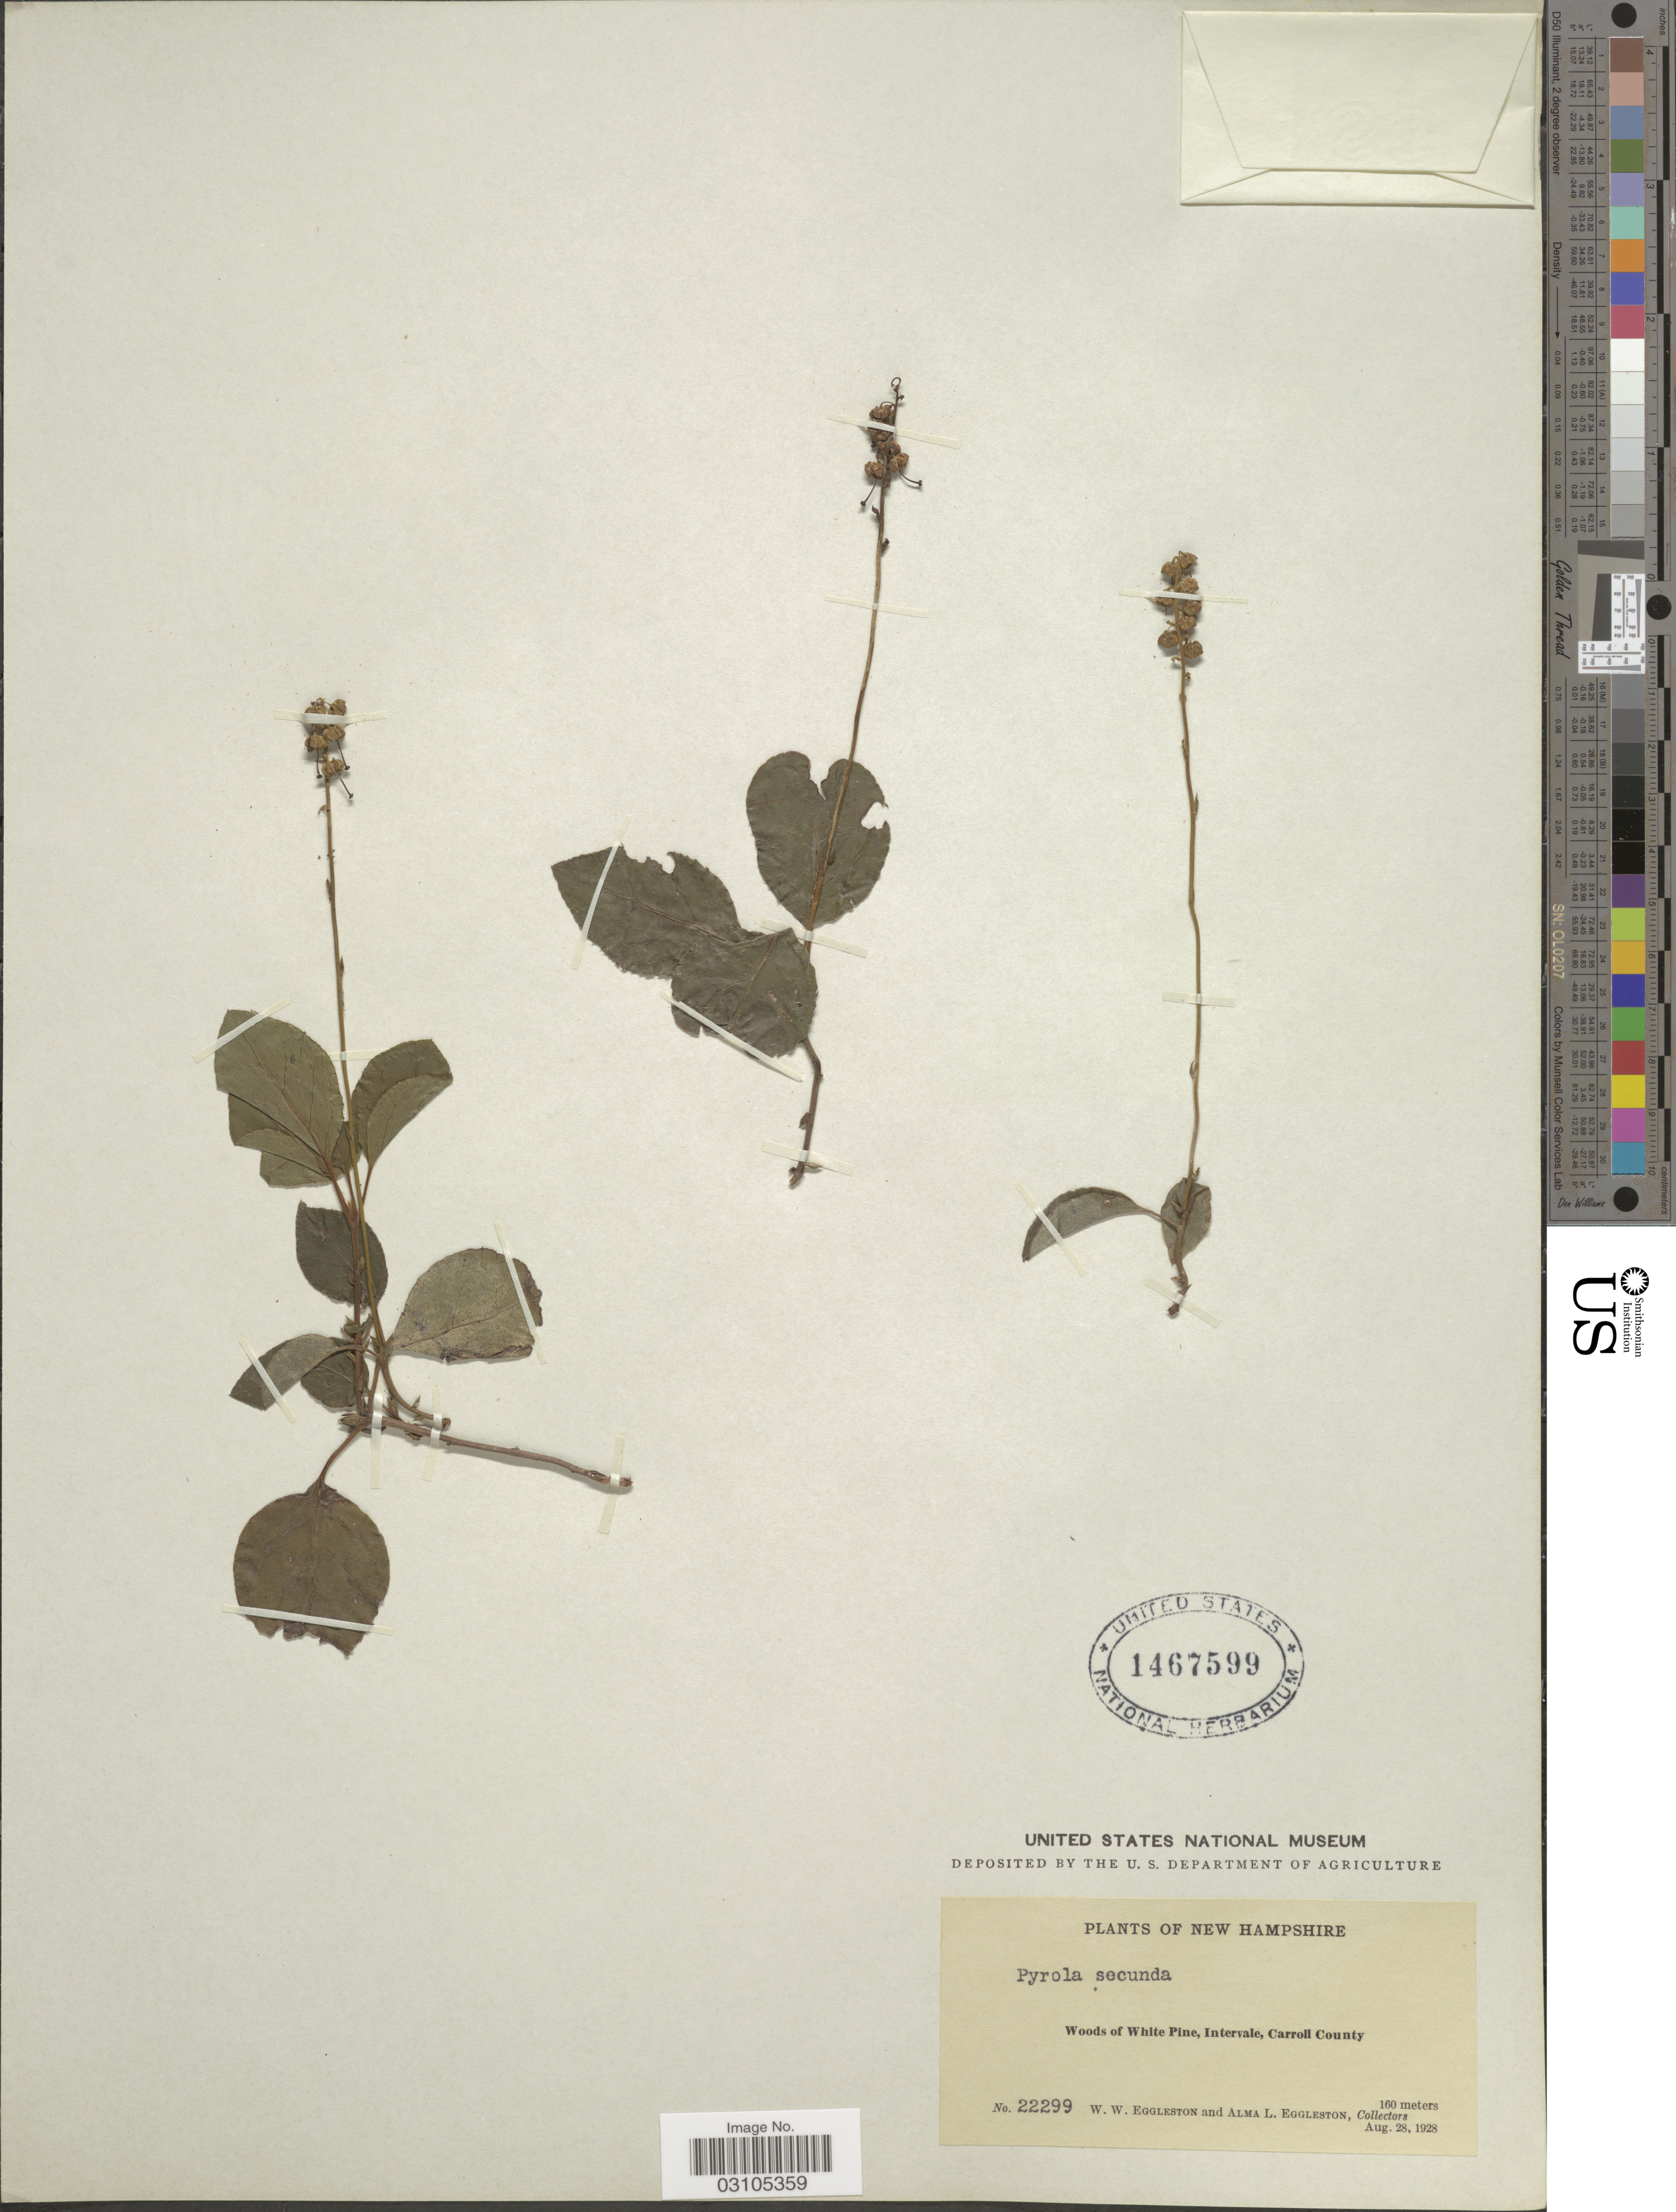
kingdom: Plantae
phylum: Tracheophyta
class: Magnoliopsida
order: Ericales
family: Ericaceae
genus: Orthilia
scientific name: Orthilia secunda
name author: (L.) House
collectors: W. W. Eggleston & A. Eggleston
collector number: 22299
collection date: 1928-08-28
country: United States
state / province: New Hampshire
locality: Woods of White Pine, Intervale, Carroll County.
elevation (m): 160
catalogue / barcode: US 1467599